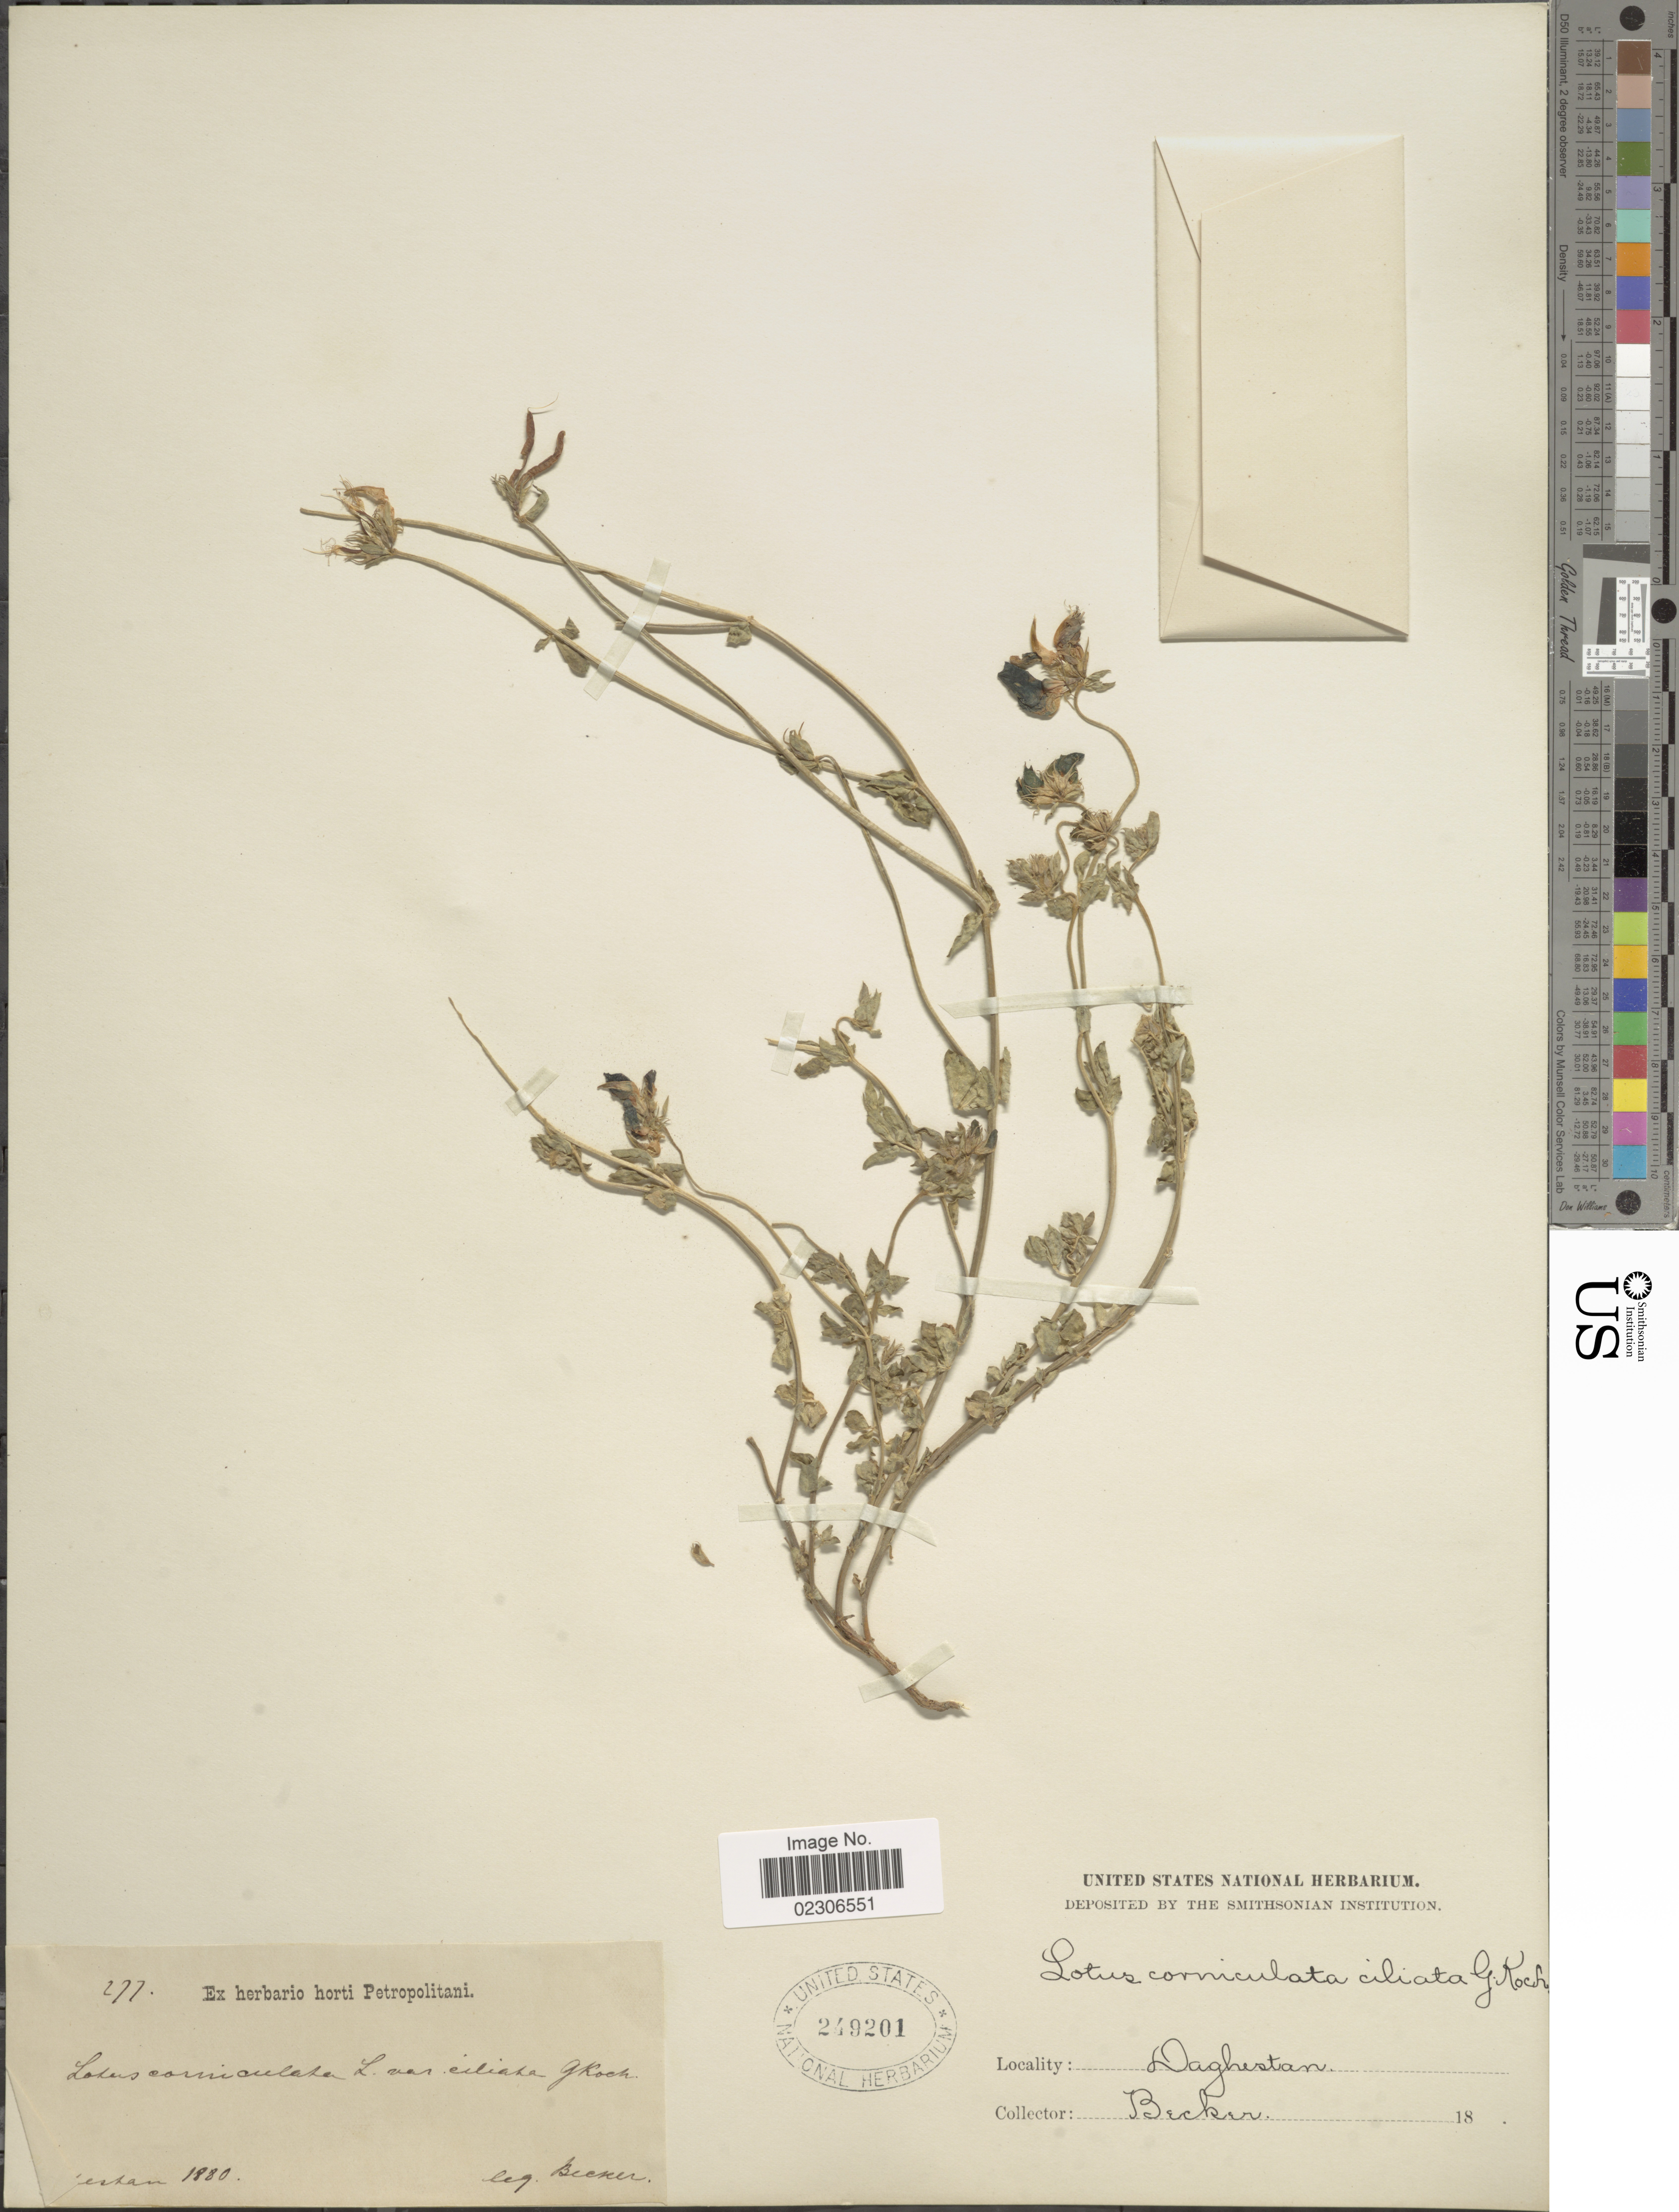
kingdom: Plantae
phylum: Tracheophyta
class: Magnoliopsida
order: Fabales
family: Fabaceae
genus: Lotus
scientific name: Lotus corniculatus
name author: L.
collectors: -. Becker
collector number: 277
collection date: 1880-01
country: Russian Federation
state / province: Dagestan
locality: Daghestan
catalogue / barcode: US 249201